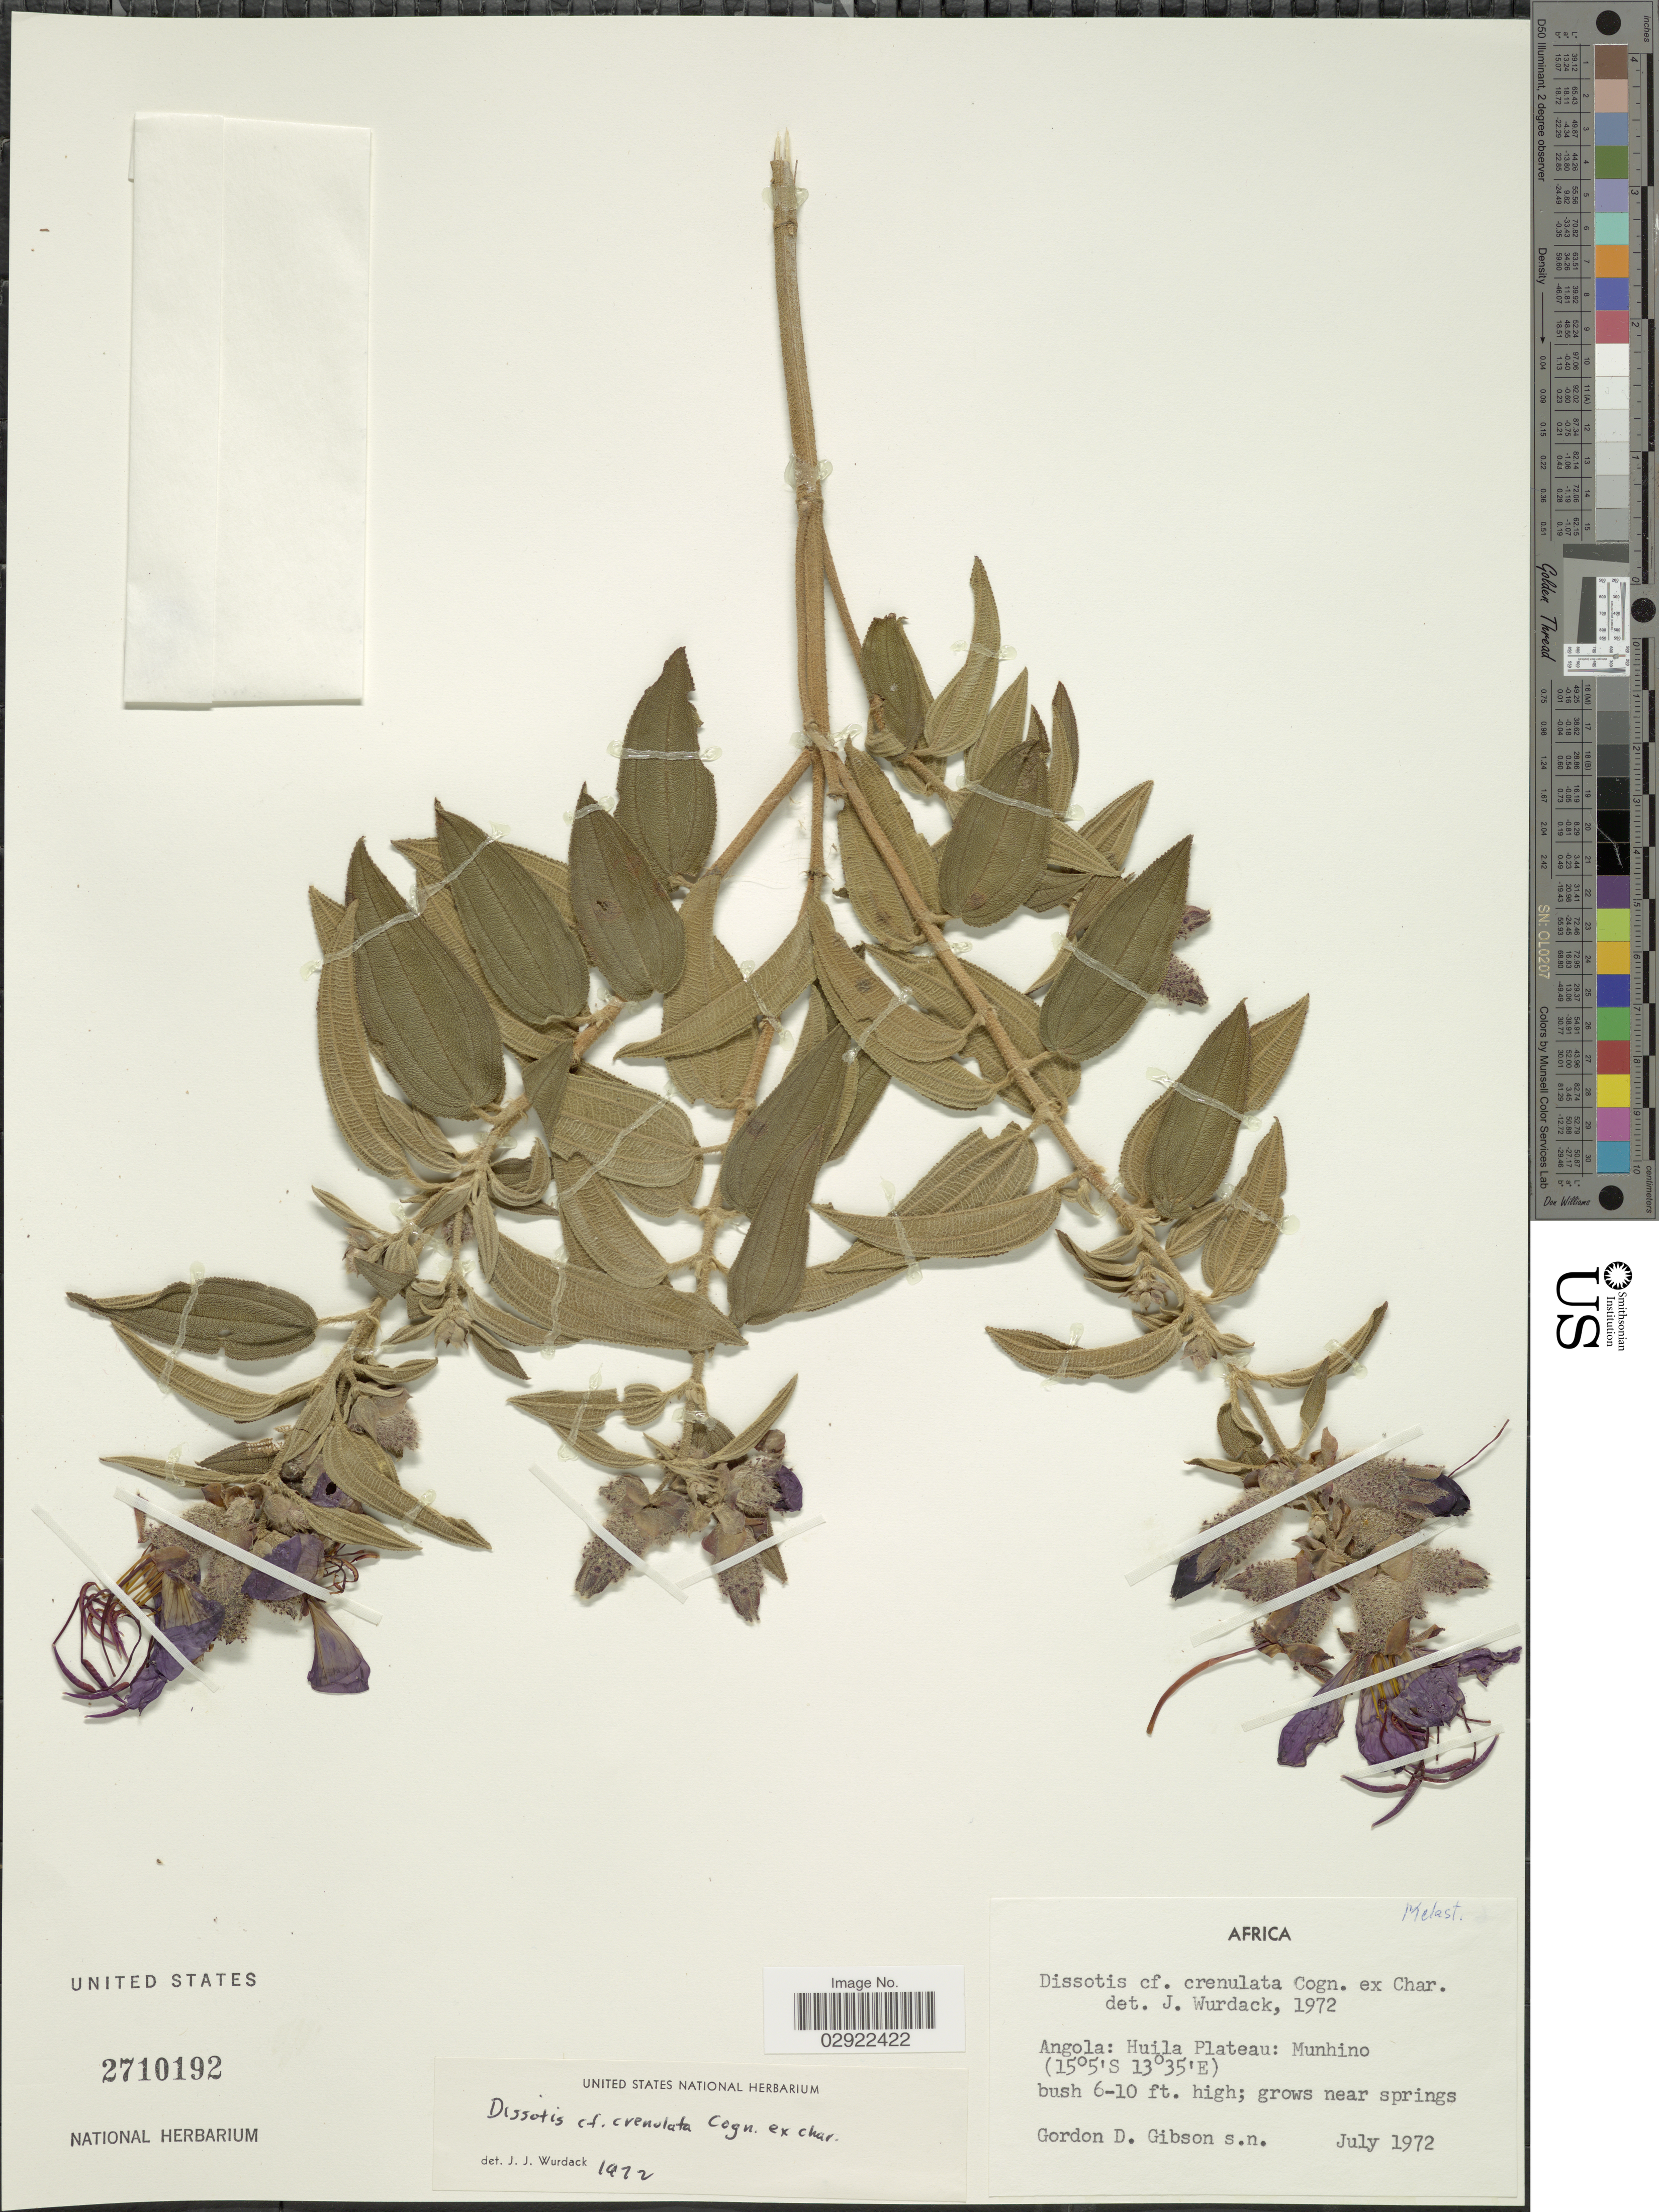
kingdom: Plantae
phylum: Tracheophyta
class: Magnoliopsida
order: Myrtales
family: Melastomataceae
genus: Rosettea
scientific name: Rosettea crenulata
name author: (Cogn.) Ver.-Lib. & G. Kadereit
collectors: G. D. Gibson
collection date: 1972-07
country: Angola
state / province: Huila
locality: Huila Plateau: Munhino.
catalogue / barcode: US 2710192